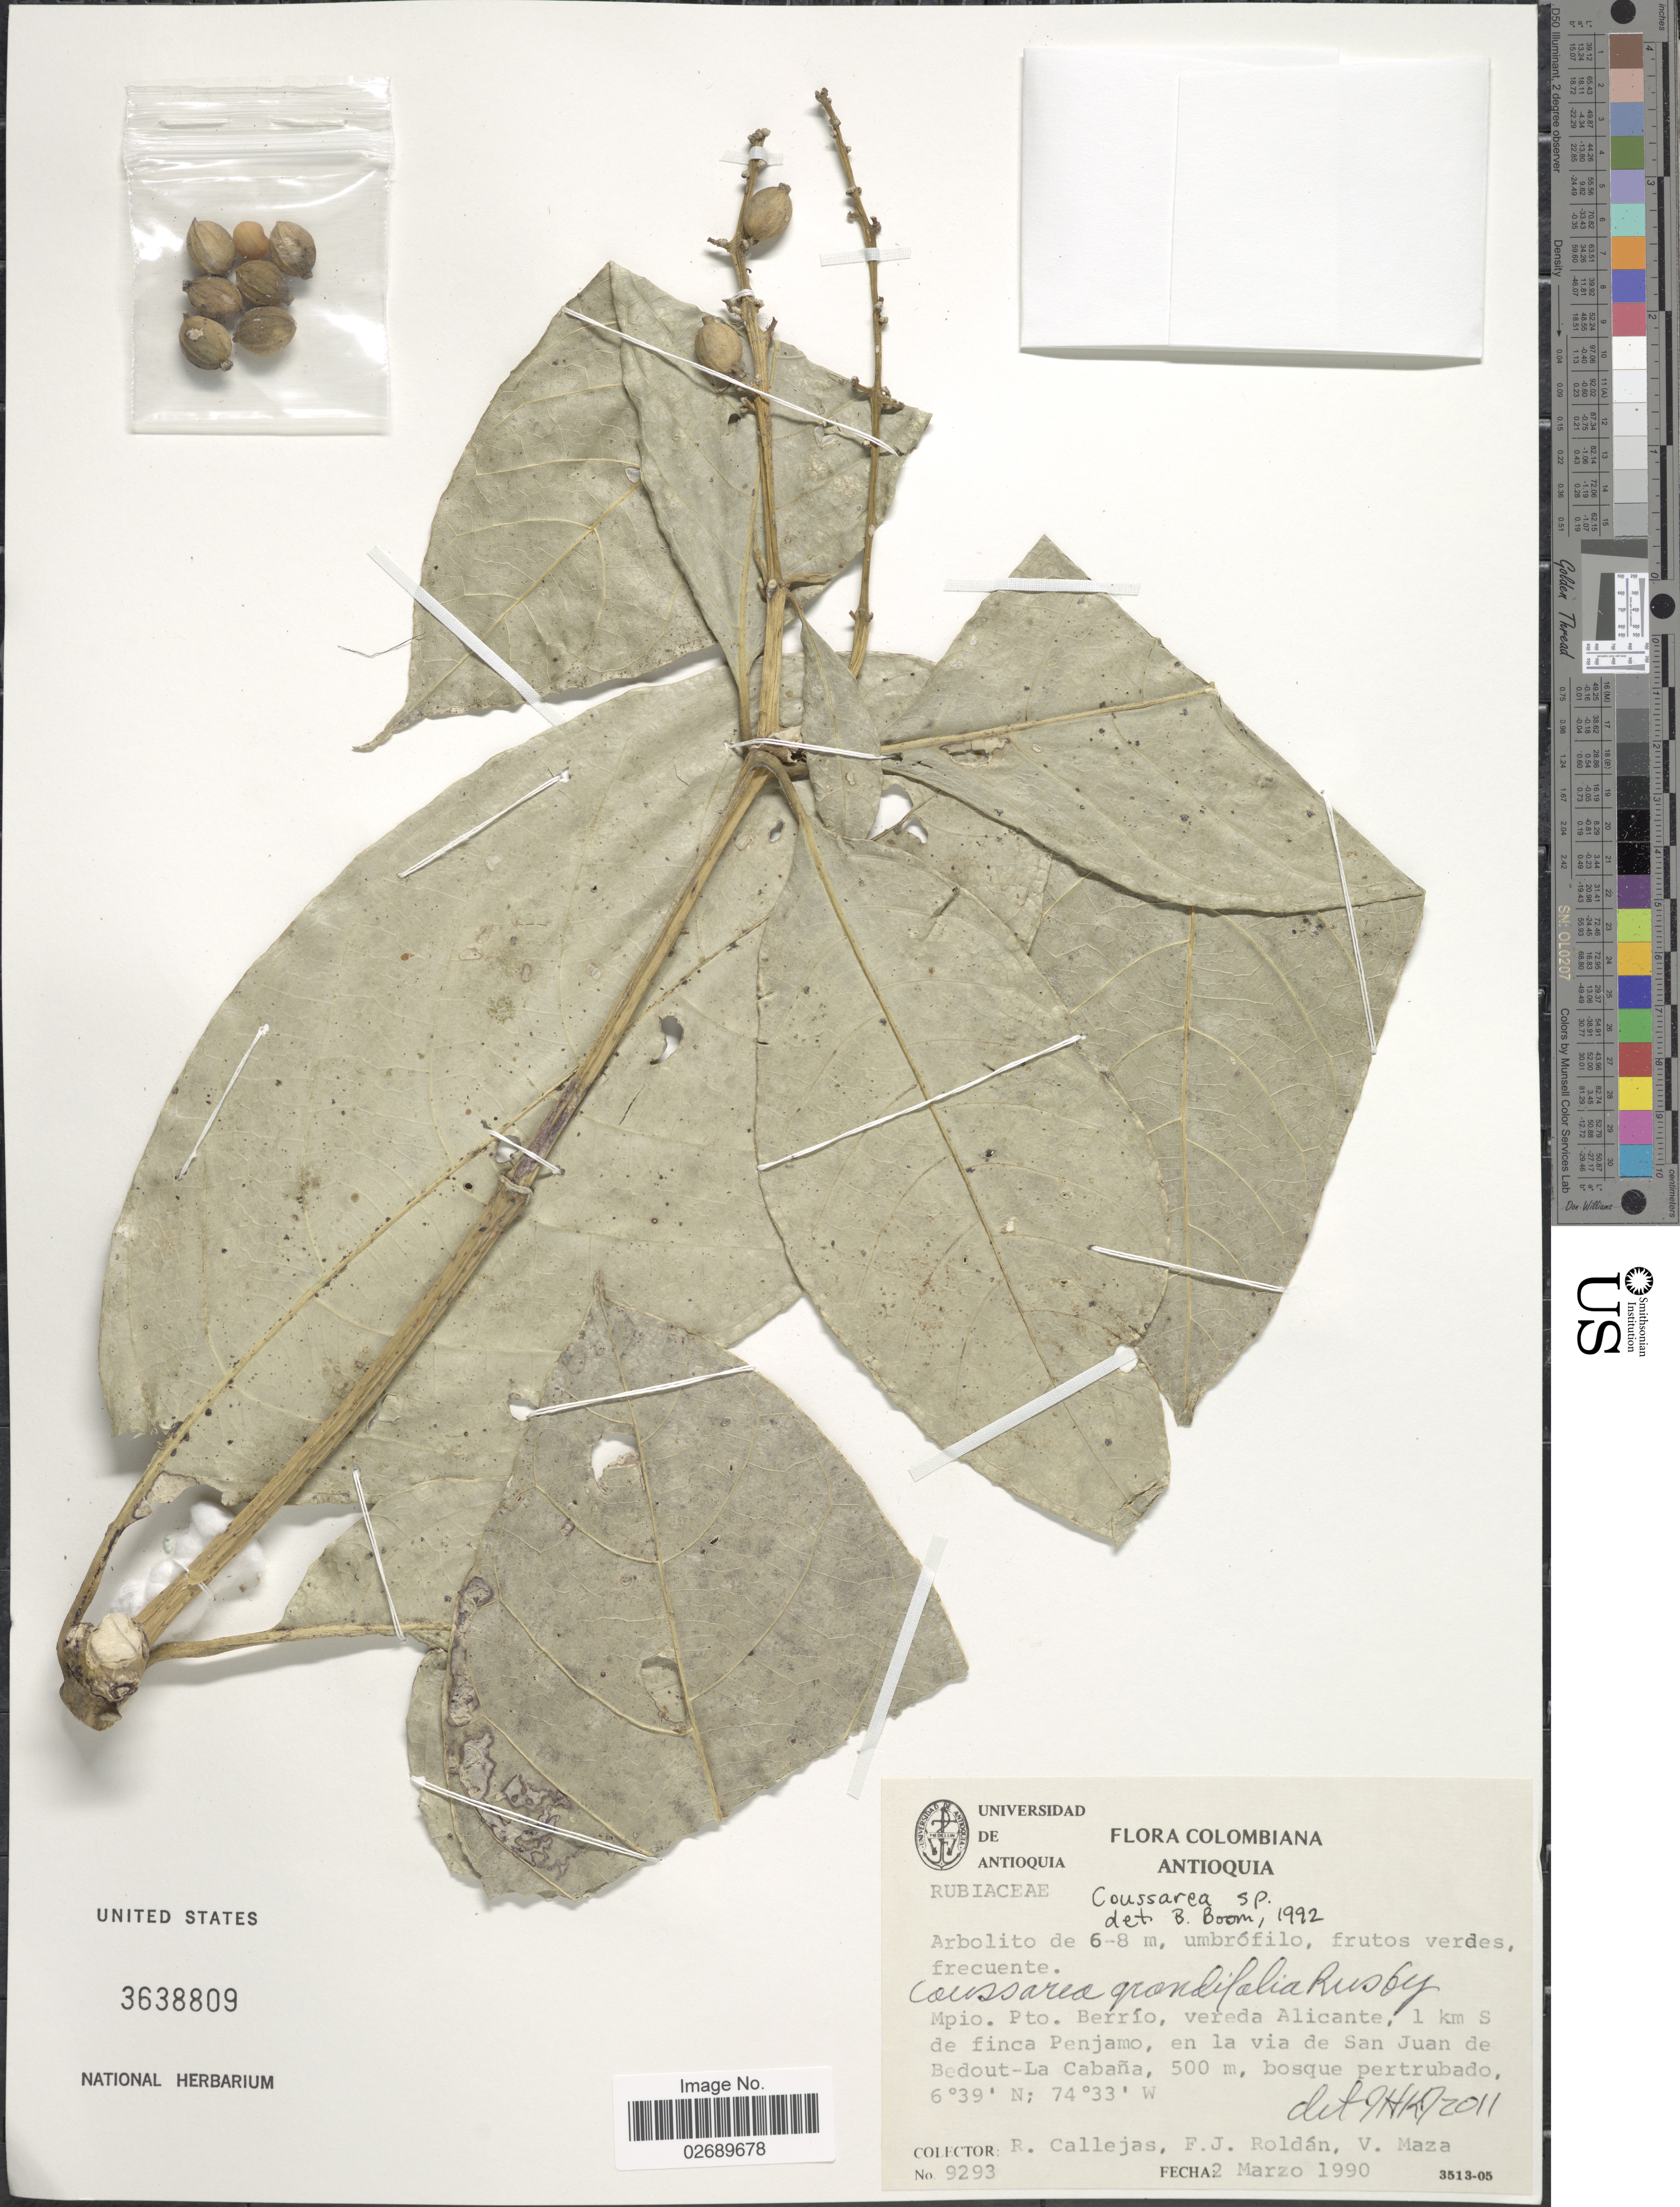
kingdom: Plantae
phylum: Tracheophyta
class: Magnoliopsida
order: Gentianales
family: Rubiaceae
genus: Coussarea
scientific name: Coussarea sp.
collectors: R. Callejas, F. J. Roldán & V. Maza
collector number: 9293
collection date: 1990-03-02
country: Colombia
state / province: Antioquia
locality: Mpio. Pto. Berrio, vereda Alicante, 1 km S de finca Penjamo, en la via de San Juan de Bedout-La Cabana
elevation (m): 500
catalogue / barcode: US 3638809